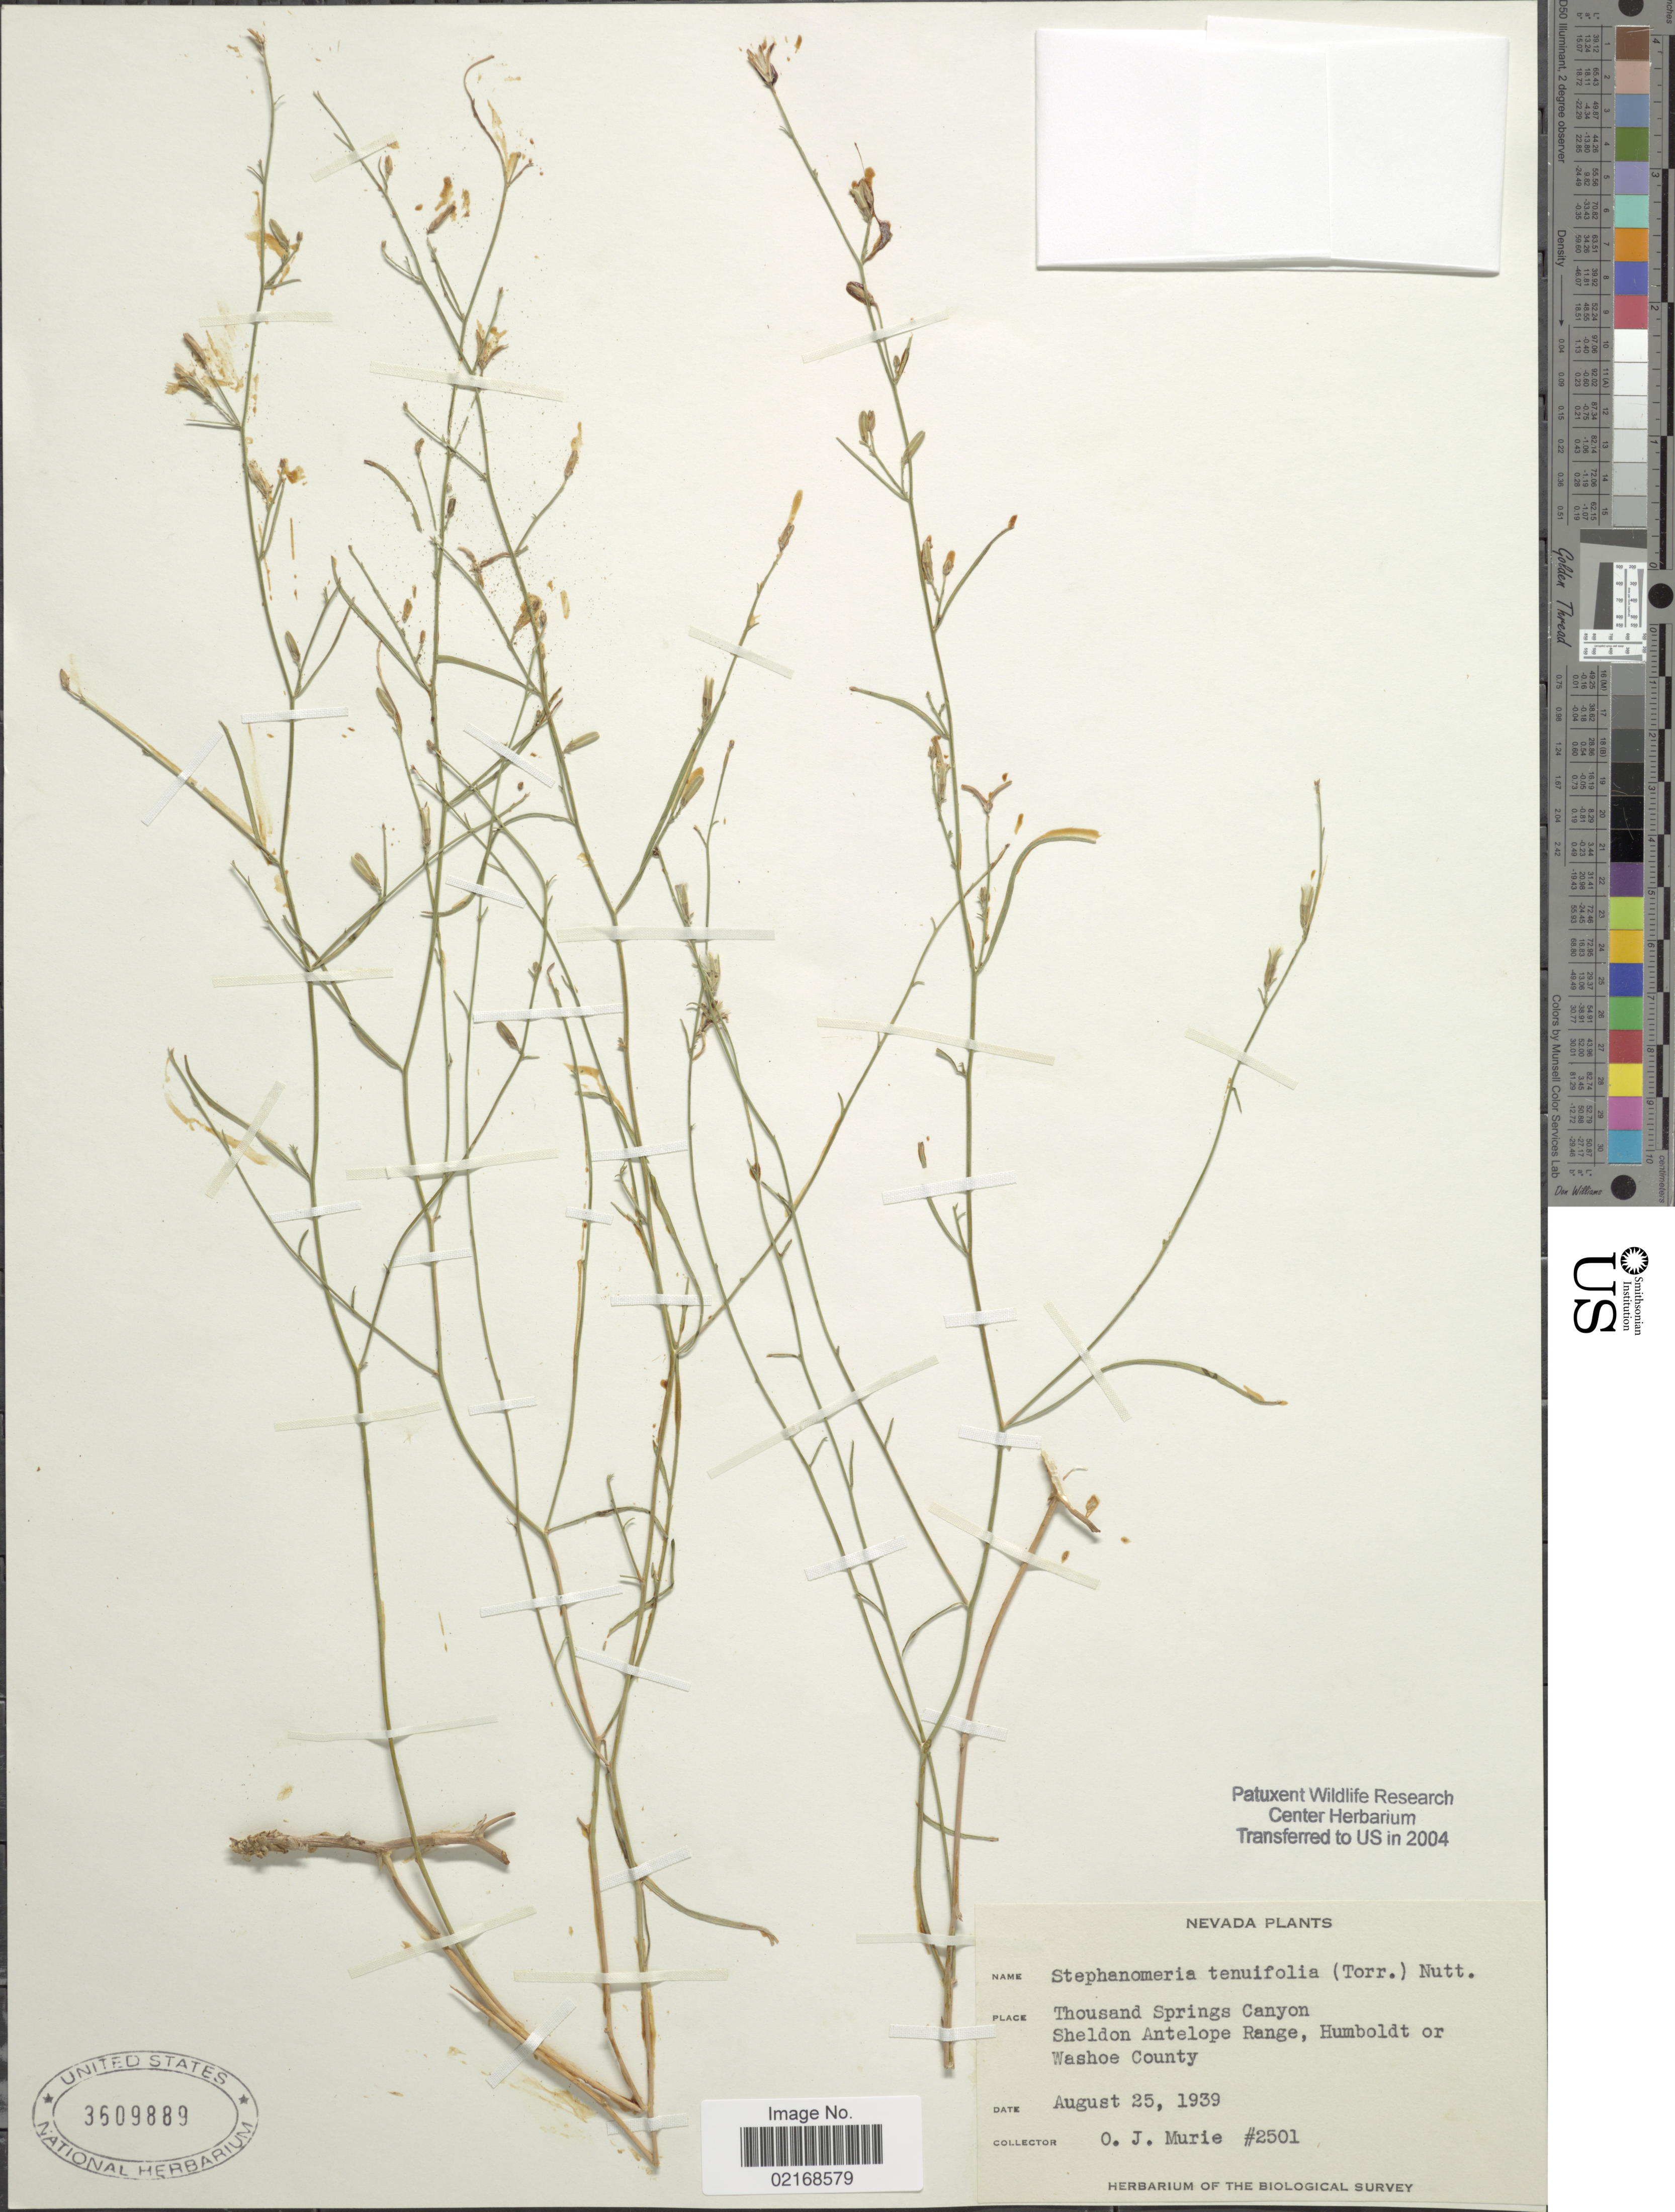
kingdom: Plantae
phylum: Tracheophyta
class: Magnoliopsida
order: Asterales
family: Asteraceae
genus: Stephanomeria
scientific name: Stephanomeria tenuifolia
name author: (Torr.) H.M. Hall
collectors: O. Murie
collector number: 2501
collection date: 1939-08-25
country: United States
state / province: Nevada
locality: Thousand Springs Canyon, Sheldon Antelope Range, Humboldt or Washoe County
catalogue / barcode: US 3609889